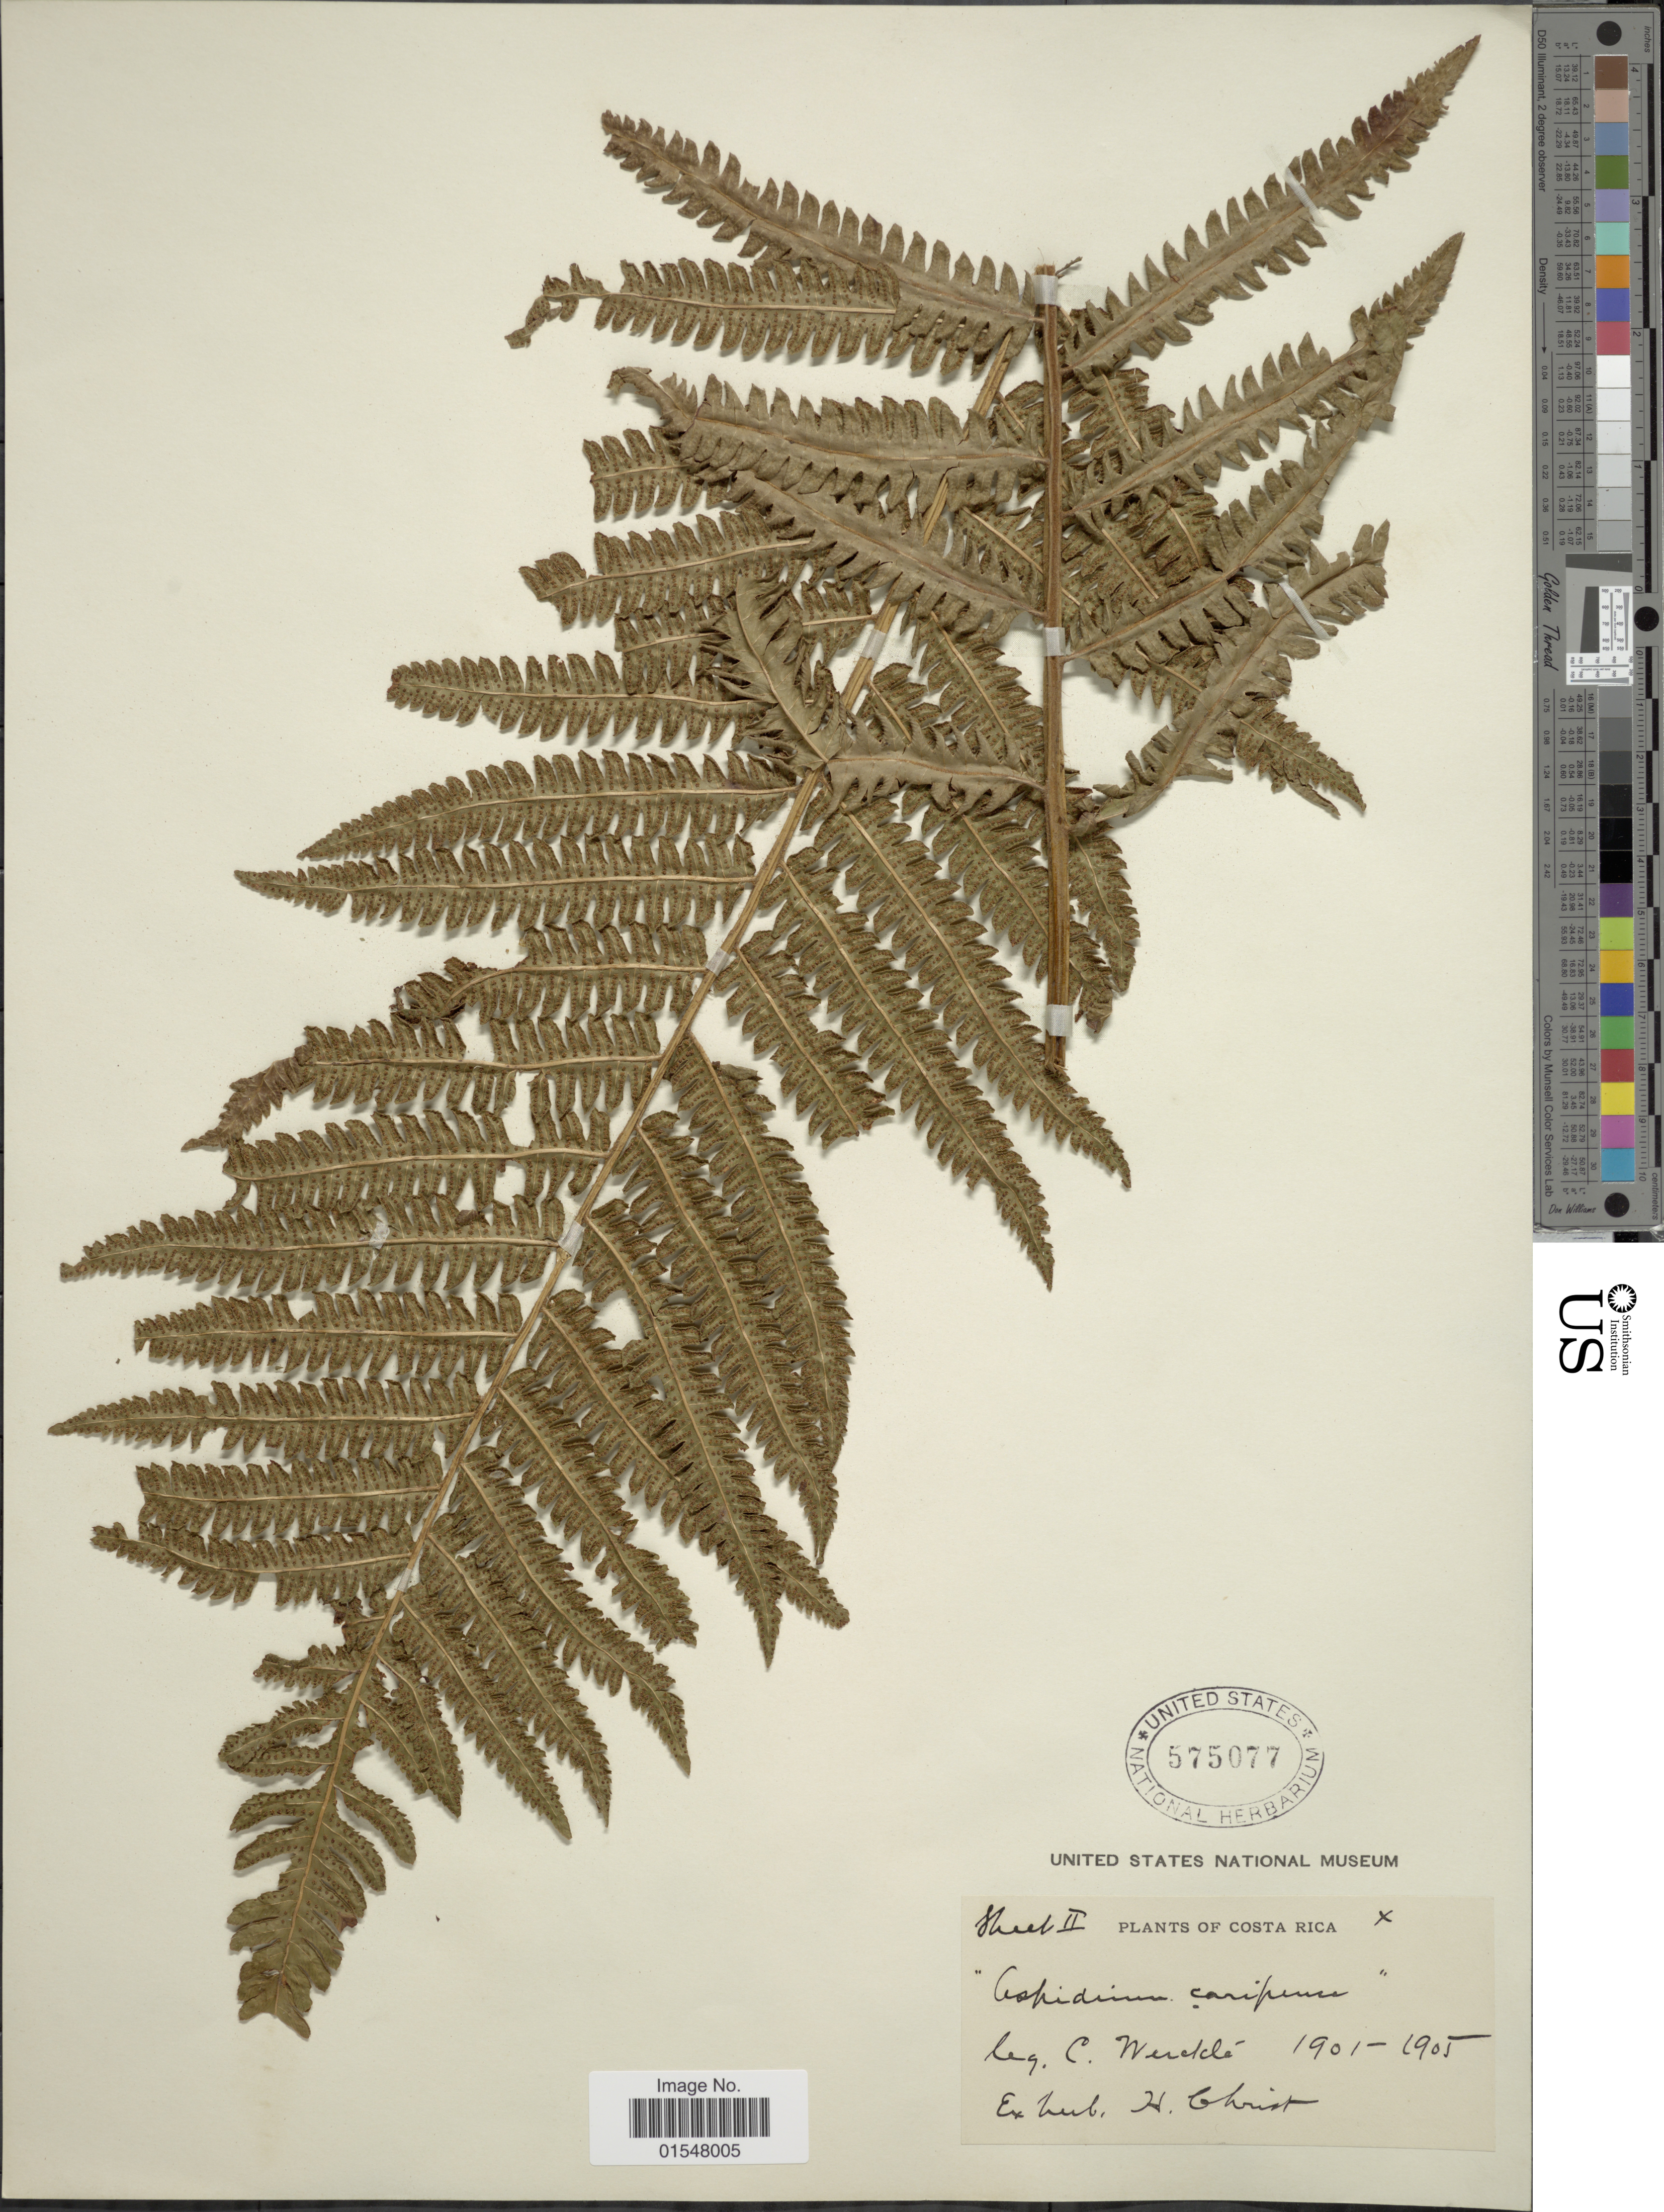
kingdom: Plantae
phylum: Tracheophyta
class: Polypodiopsida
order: Polypodiales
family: Dryopteridaceae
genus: Ctenitis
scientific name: Ctenitis submarginalis f. caripensis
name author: (Humb. & Bonpl. ex Willd.) Lellinger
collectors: C. Wercklé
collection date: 1901/1905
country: Costa Rica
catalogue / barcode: US 575077